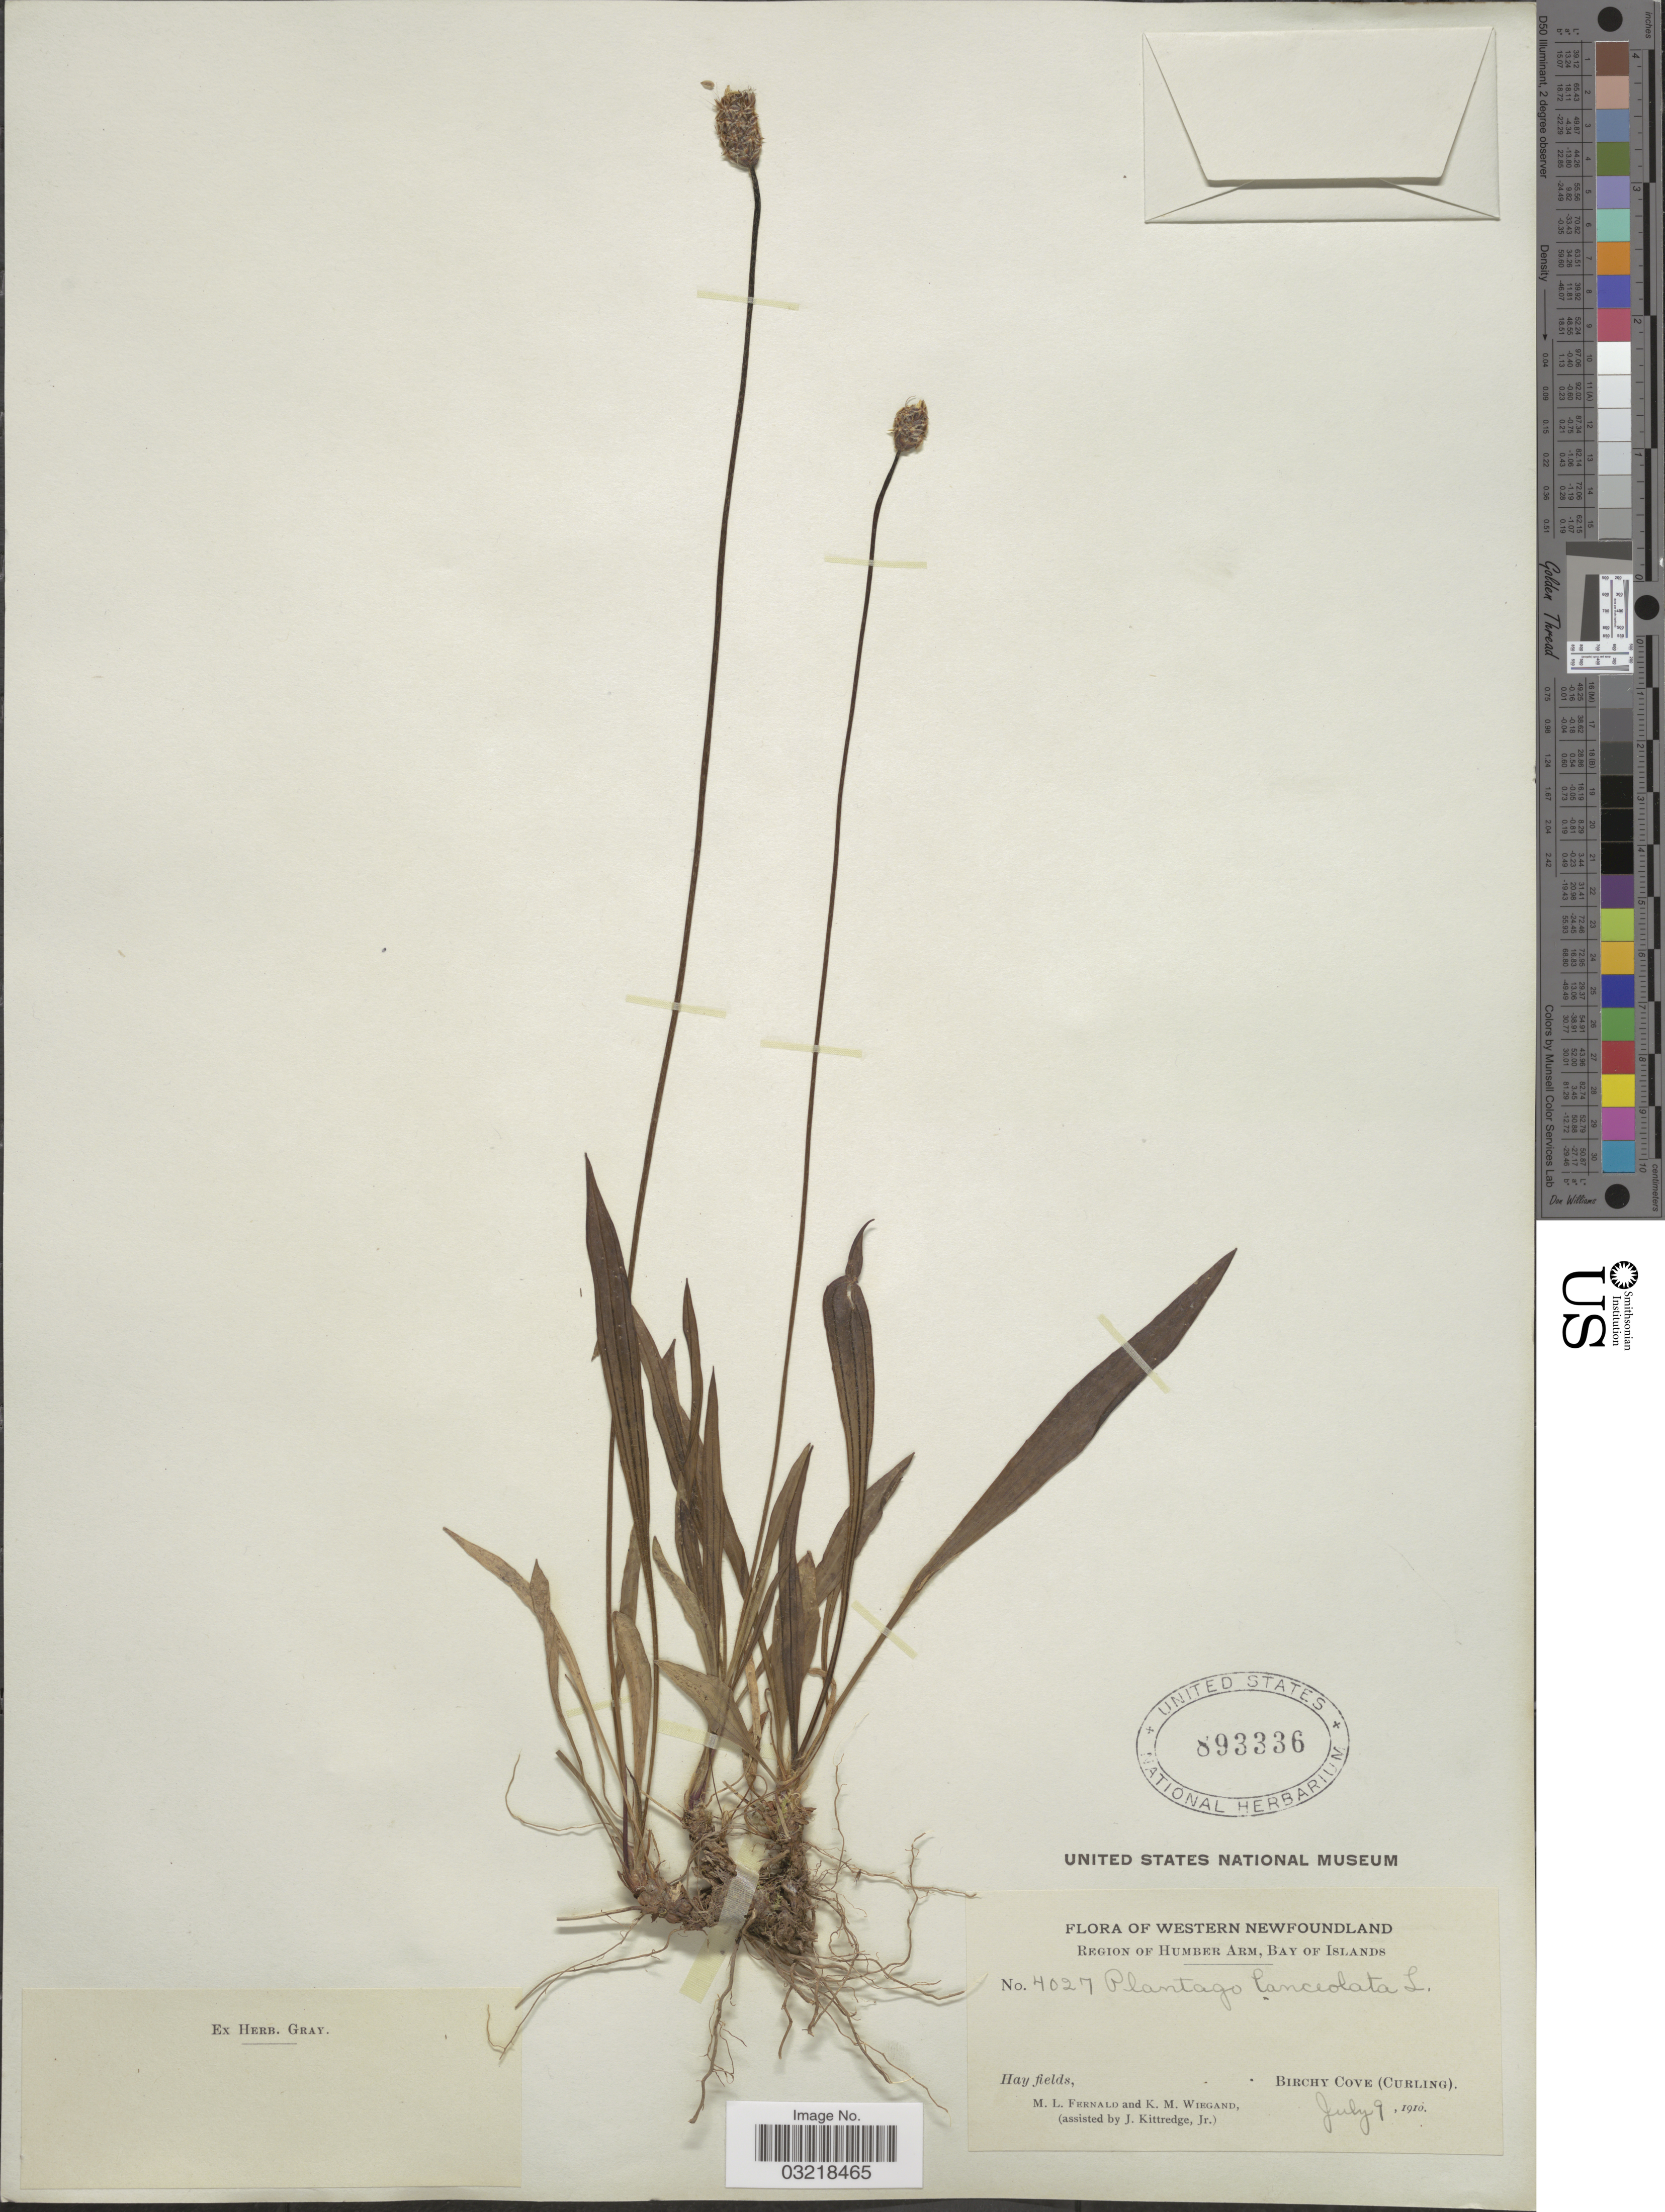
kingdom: Plantae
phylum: Tracheophyta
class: Magnoliopsida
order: Lamiales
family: Plantaginaceae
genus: Plantago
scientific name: Plantago lanceolata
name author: L.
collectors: M. L. Fernald, K. M. Wiegand & J. Kittredge Jr.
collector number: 4027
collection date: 1910-07-09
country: Canada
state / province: Newfoundland and Labrador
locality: Western Newfoundland. Region of Humber Arm, Bay of Islands. Birchy Cove (Curling).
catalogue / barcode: US 893336